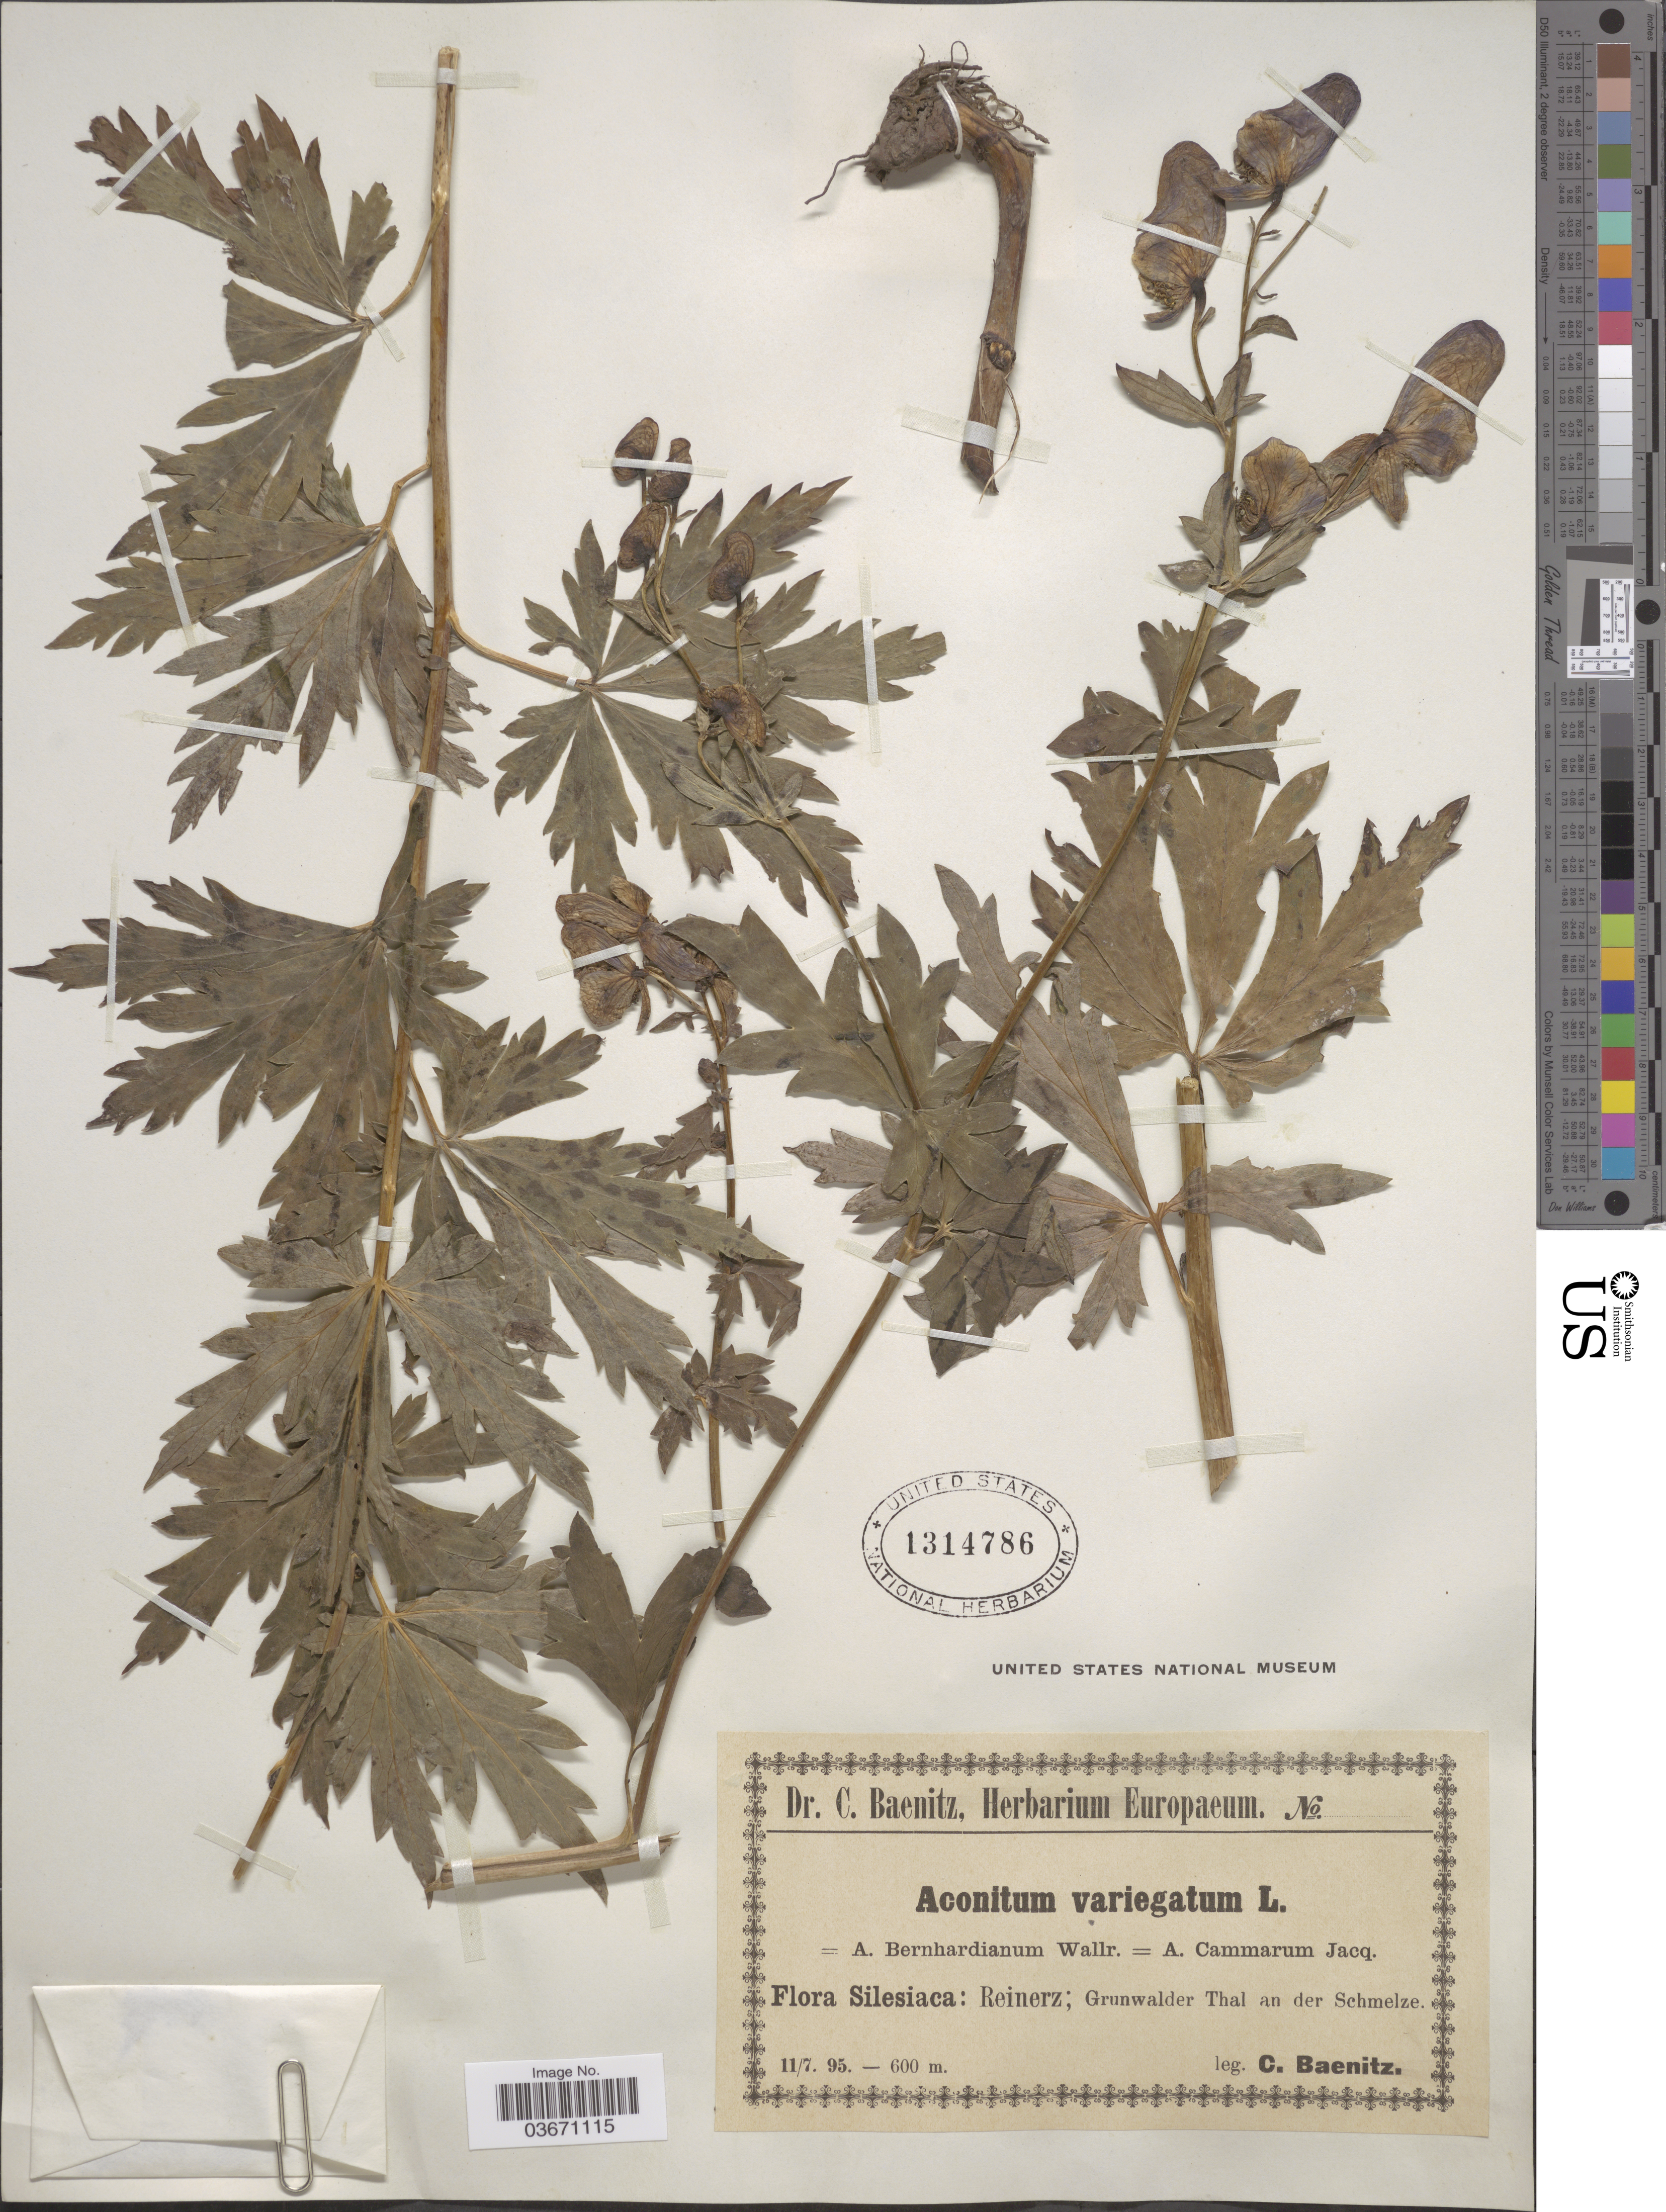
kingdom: Plantae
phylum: Tracheophyta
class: Magnoliopsida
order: Ranunculales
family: Ranunculaceae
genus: Aconitum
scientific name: Aconitum variegatum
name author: L.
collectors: C. G. Baenitz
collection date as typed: Transcribed d/m/y: 11/7/95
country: Poland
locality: Silesiaca: Reinerz; Grunwalder Thal an der Schmelze.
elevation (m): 600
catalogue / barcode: US 1314786